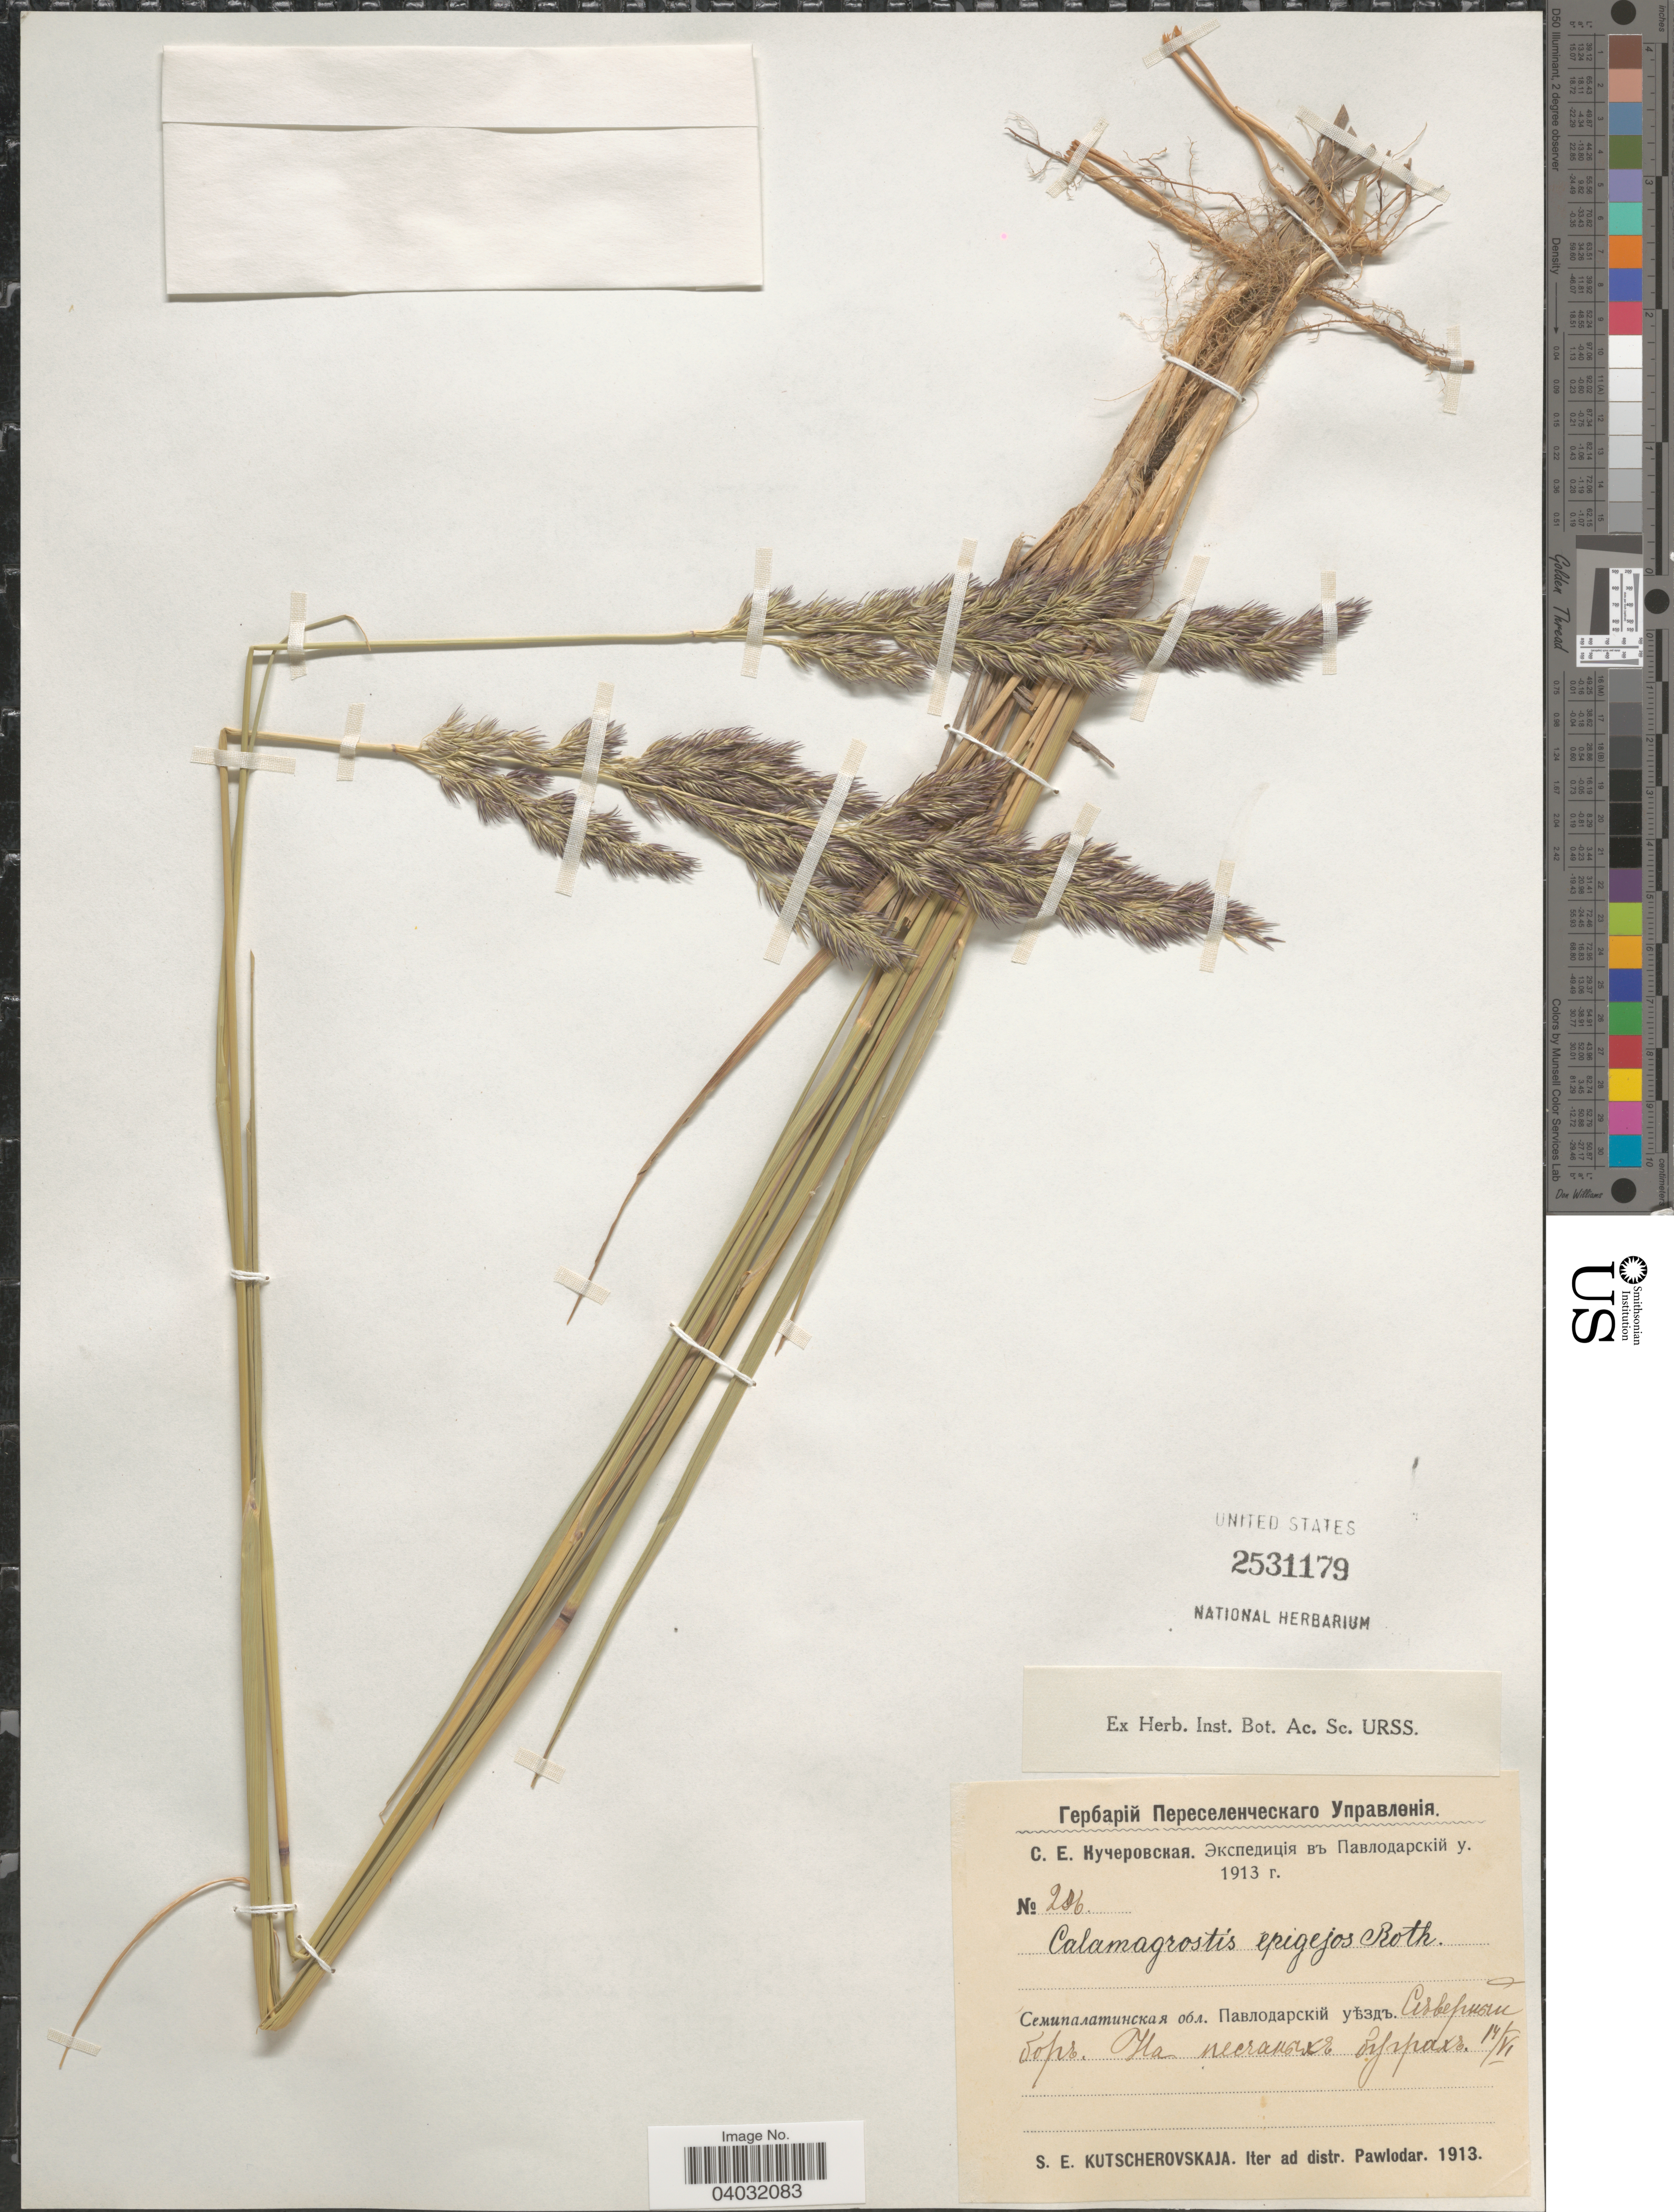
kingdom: Plantae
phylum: Tracheophyta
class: Liliopsida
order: Poales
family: Poaceae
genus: Calamagrostis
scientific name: Calamagrostis epigeios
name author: (L.) Roth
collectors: S. Kutscherovskaja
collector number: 296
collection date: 1913-06-14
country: Kazakhstan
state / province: Paylodar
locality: Iter ad. Distr. Pawlodar.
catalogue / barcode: US 2531179